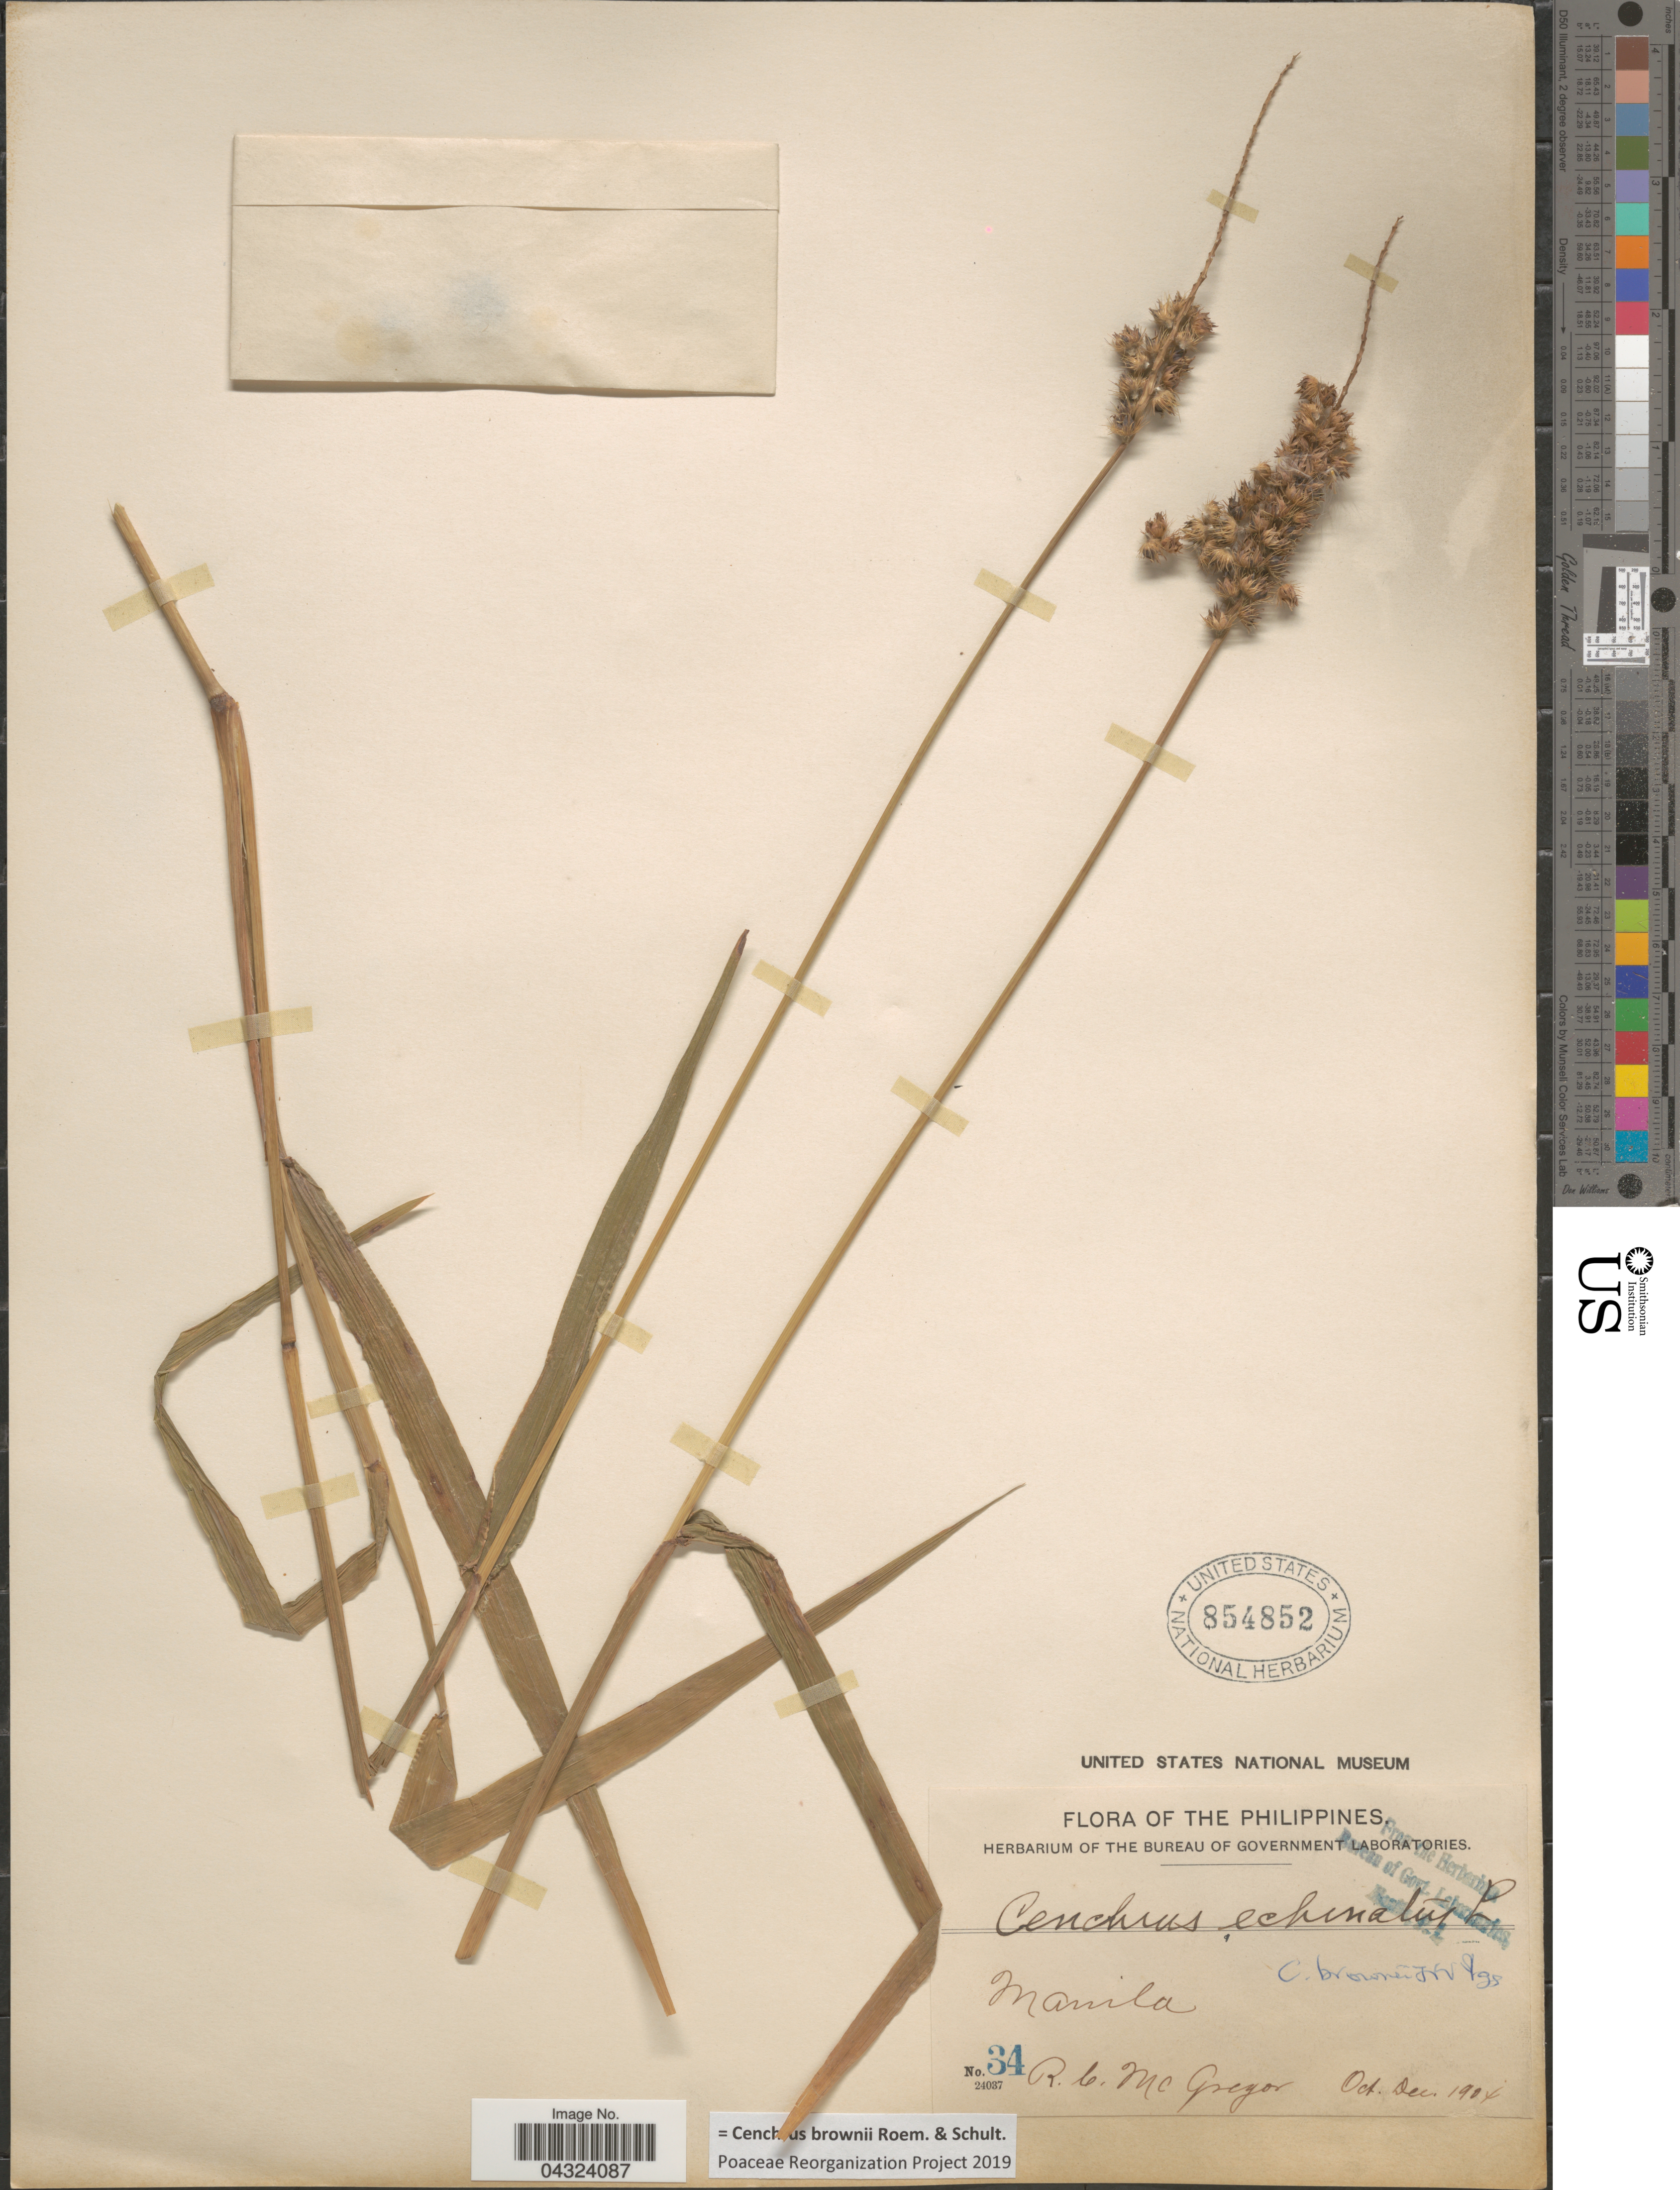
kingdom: Plantae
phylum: Tracheophyta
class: Liliopsida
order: Poales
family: Poaceae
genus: Cenchrus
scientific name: Cenchrus brownii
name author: Roem. & Schult.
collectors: R. C. McGregor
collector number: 34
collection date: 1904-10/1904-12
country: Philippines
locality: Manila.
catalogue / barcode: US 854852